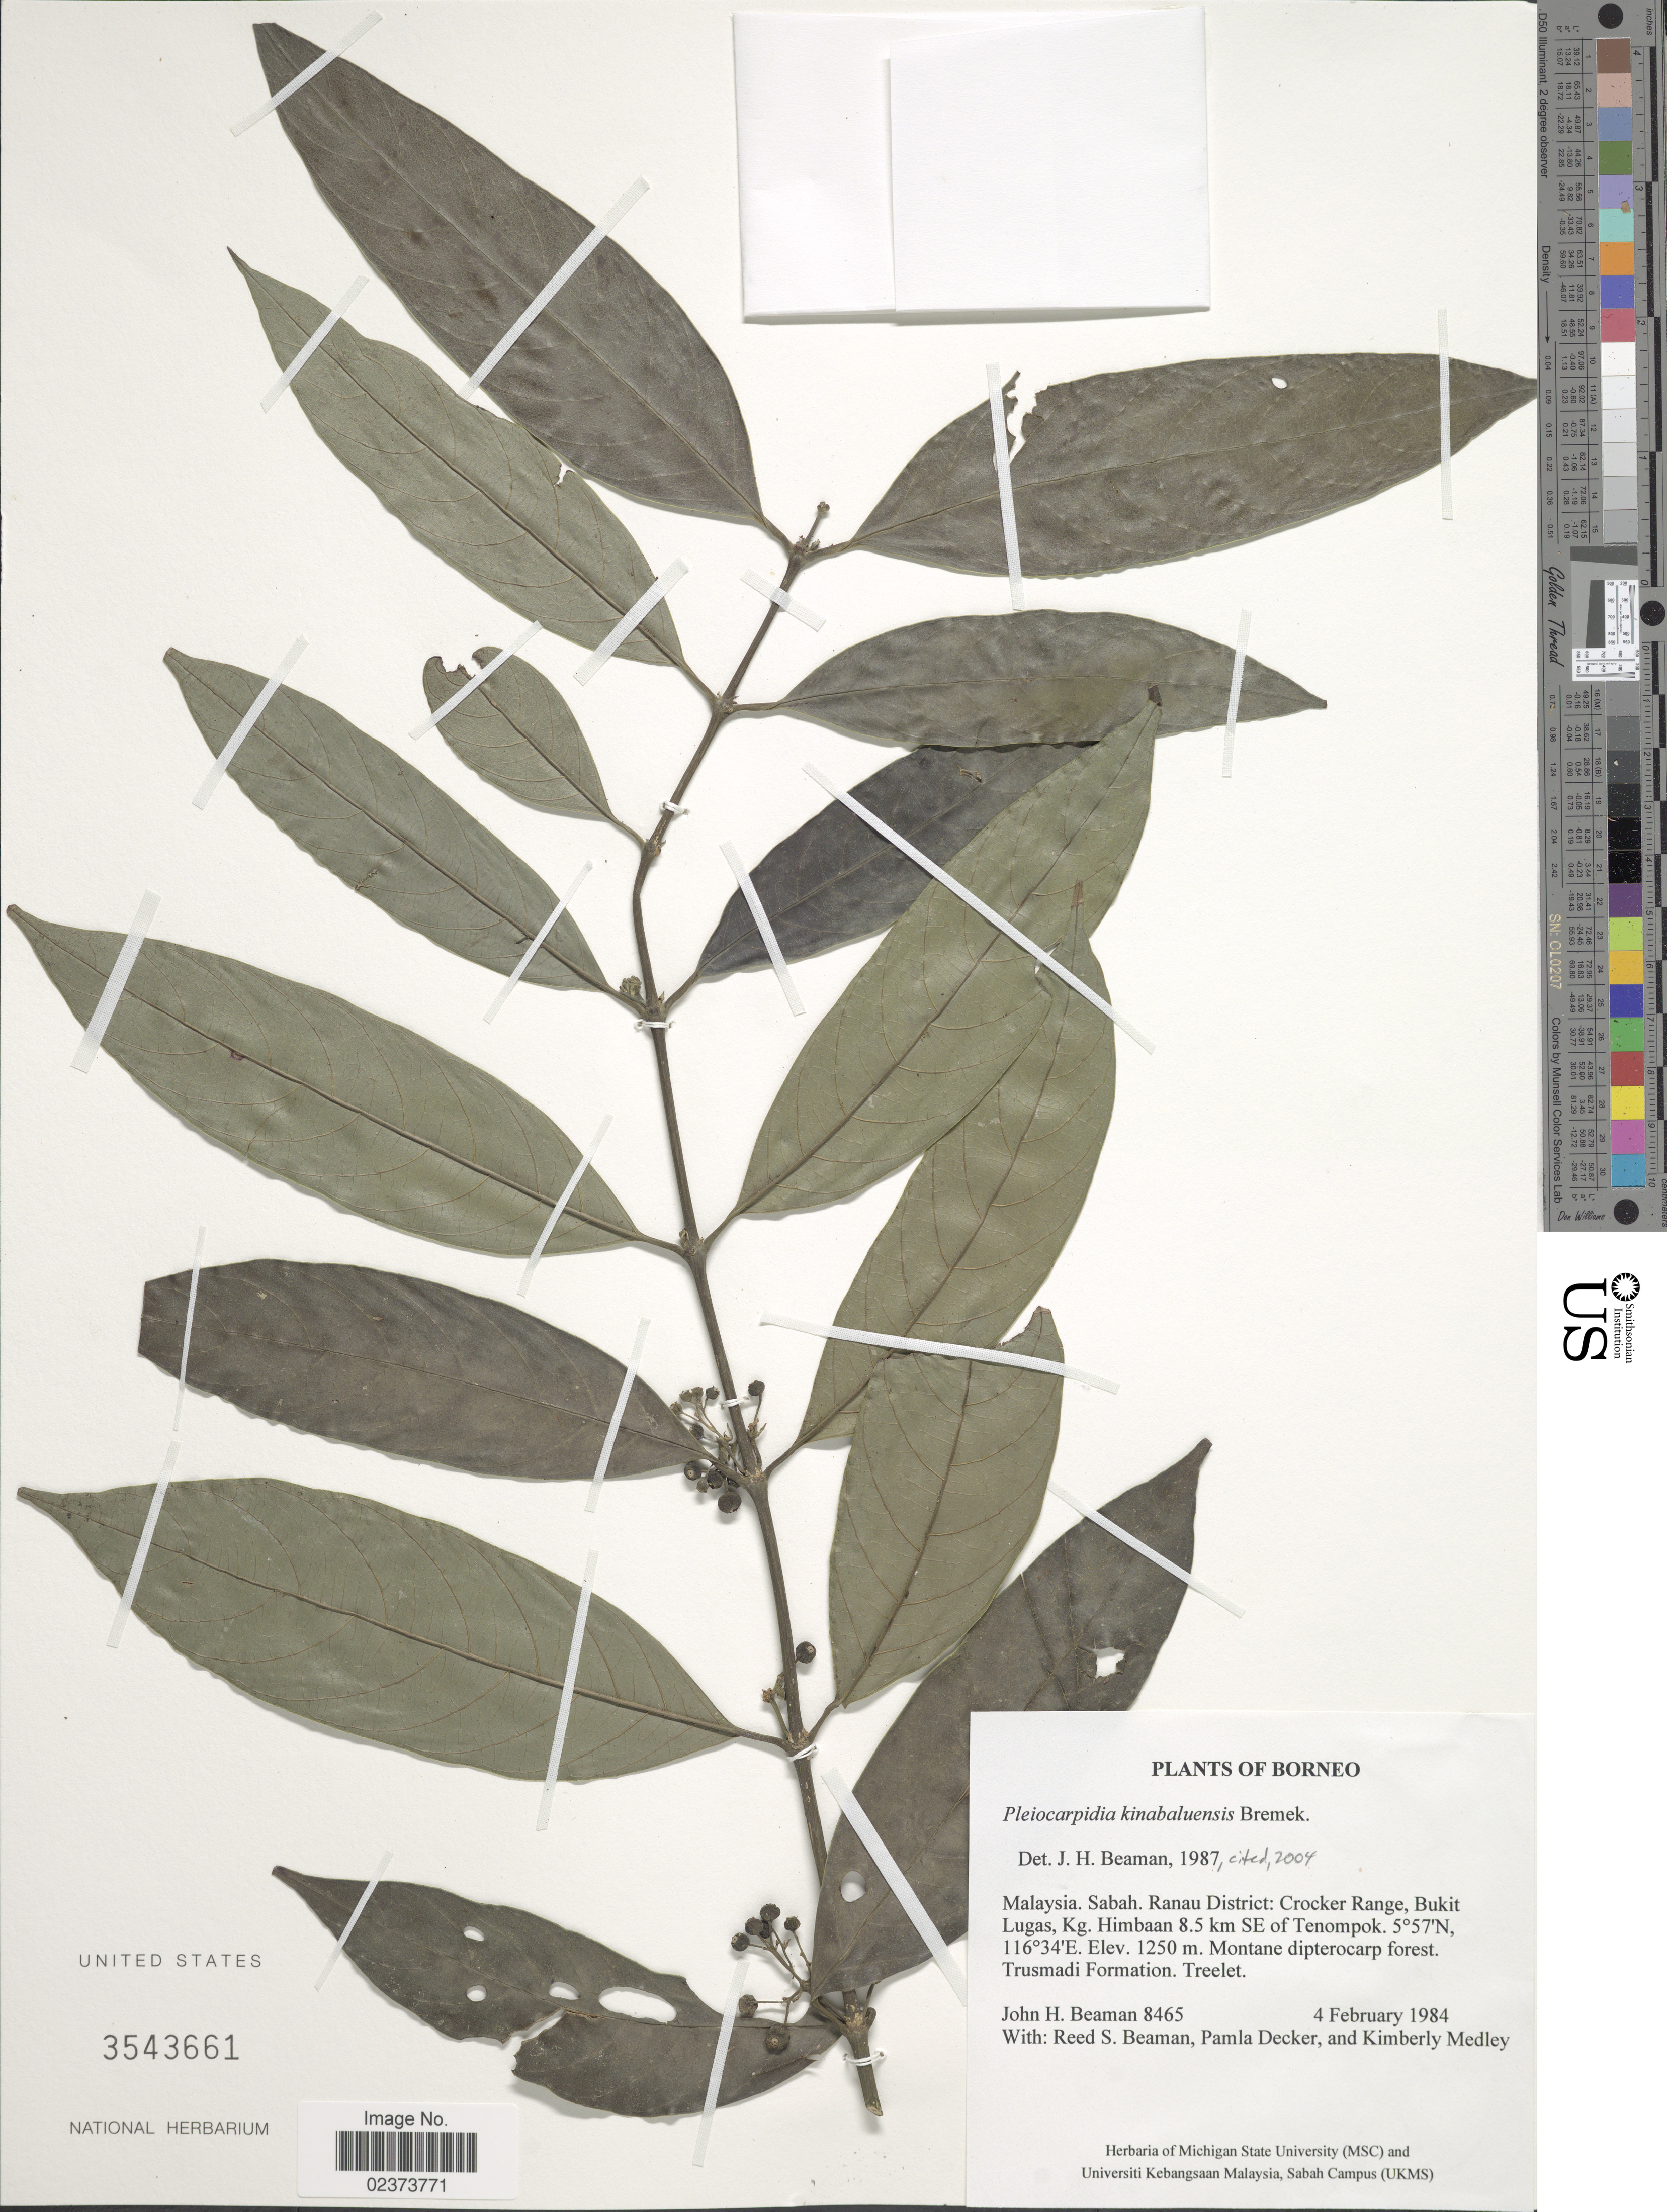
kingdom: Plantae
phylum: Tracheophyta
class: Magnoliopsida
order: Gentianales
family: Rubiaceae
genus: Pleiocarpidia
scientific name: Pleiocarpidia kinabaluensis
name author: Bremek.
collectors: J. H. Beaman, R. S. Beaman, P. Decker & K. Medley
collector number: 8465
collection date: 1984-02-04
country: Malaysia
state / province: Sabah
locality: Malaysia, Sabah, Ranau District, Crocker Range, Bukit Lugas, Kg. Himbaan 8.5 km SE of Tenompok, Borneo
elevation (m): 1250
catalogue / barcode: US 3543661